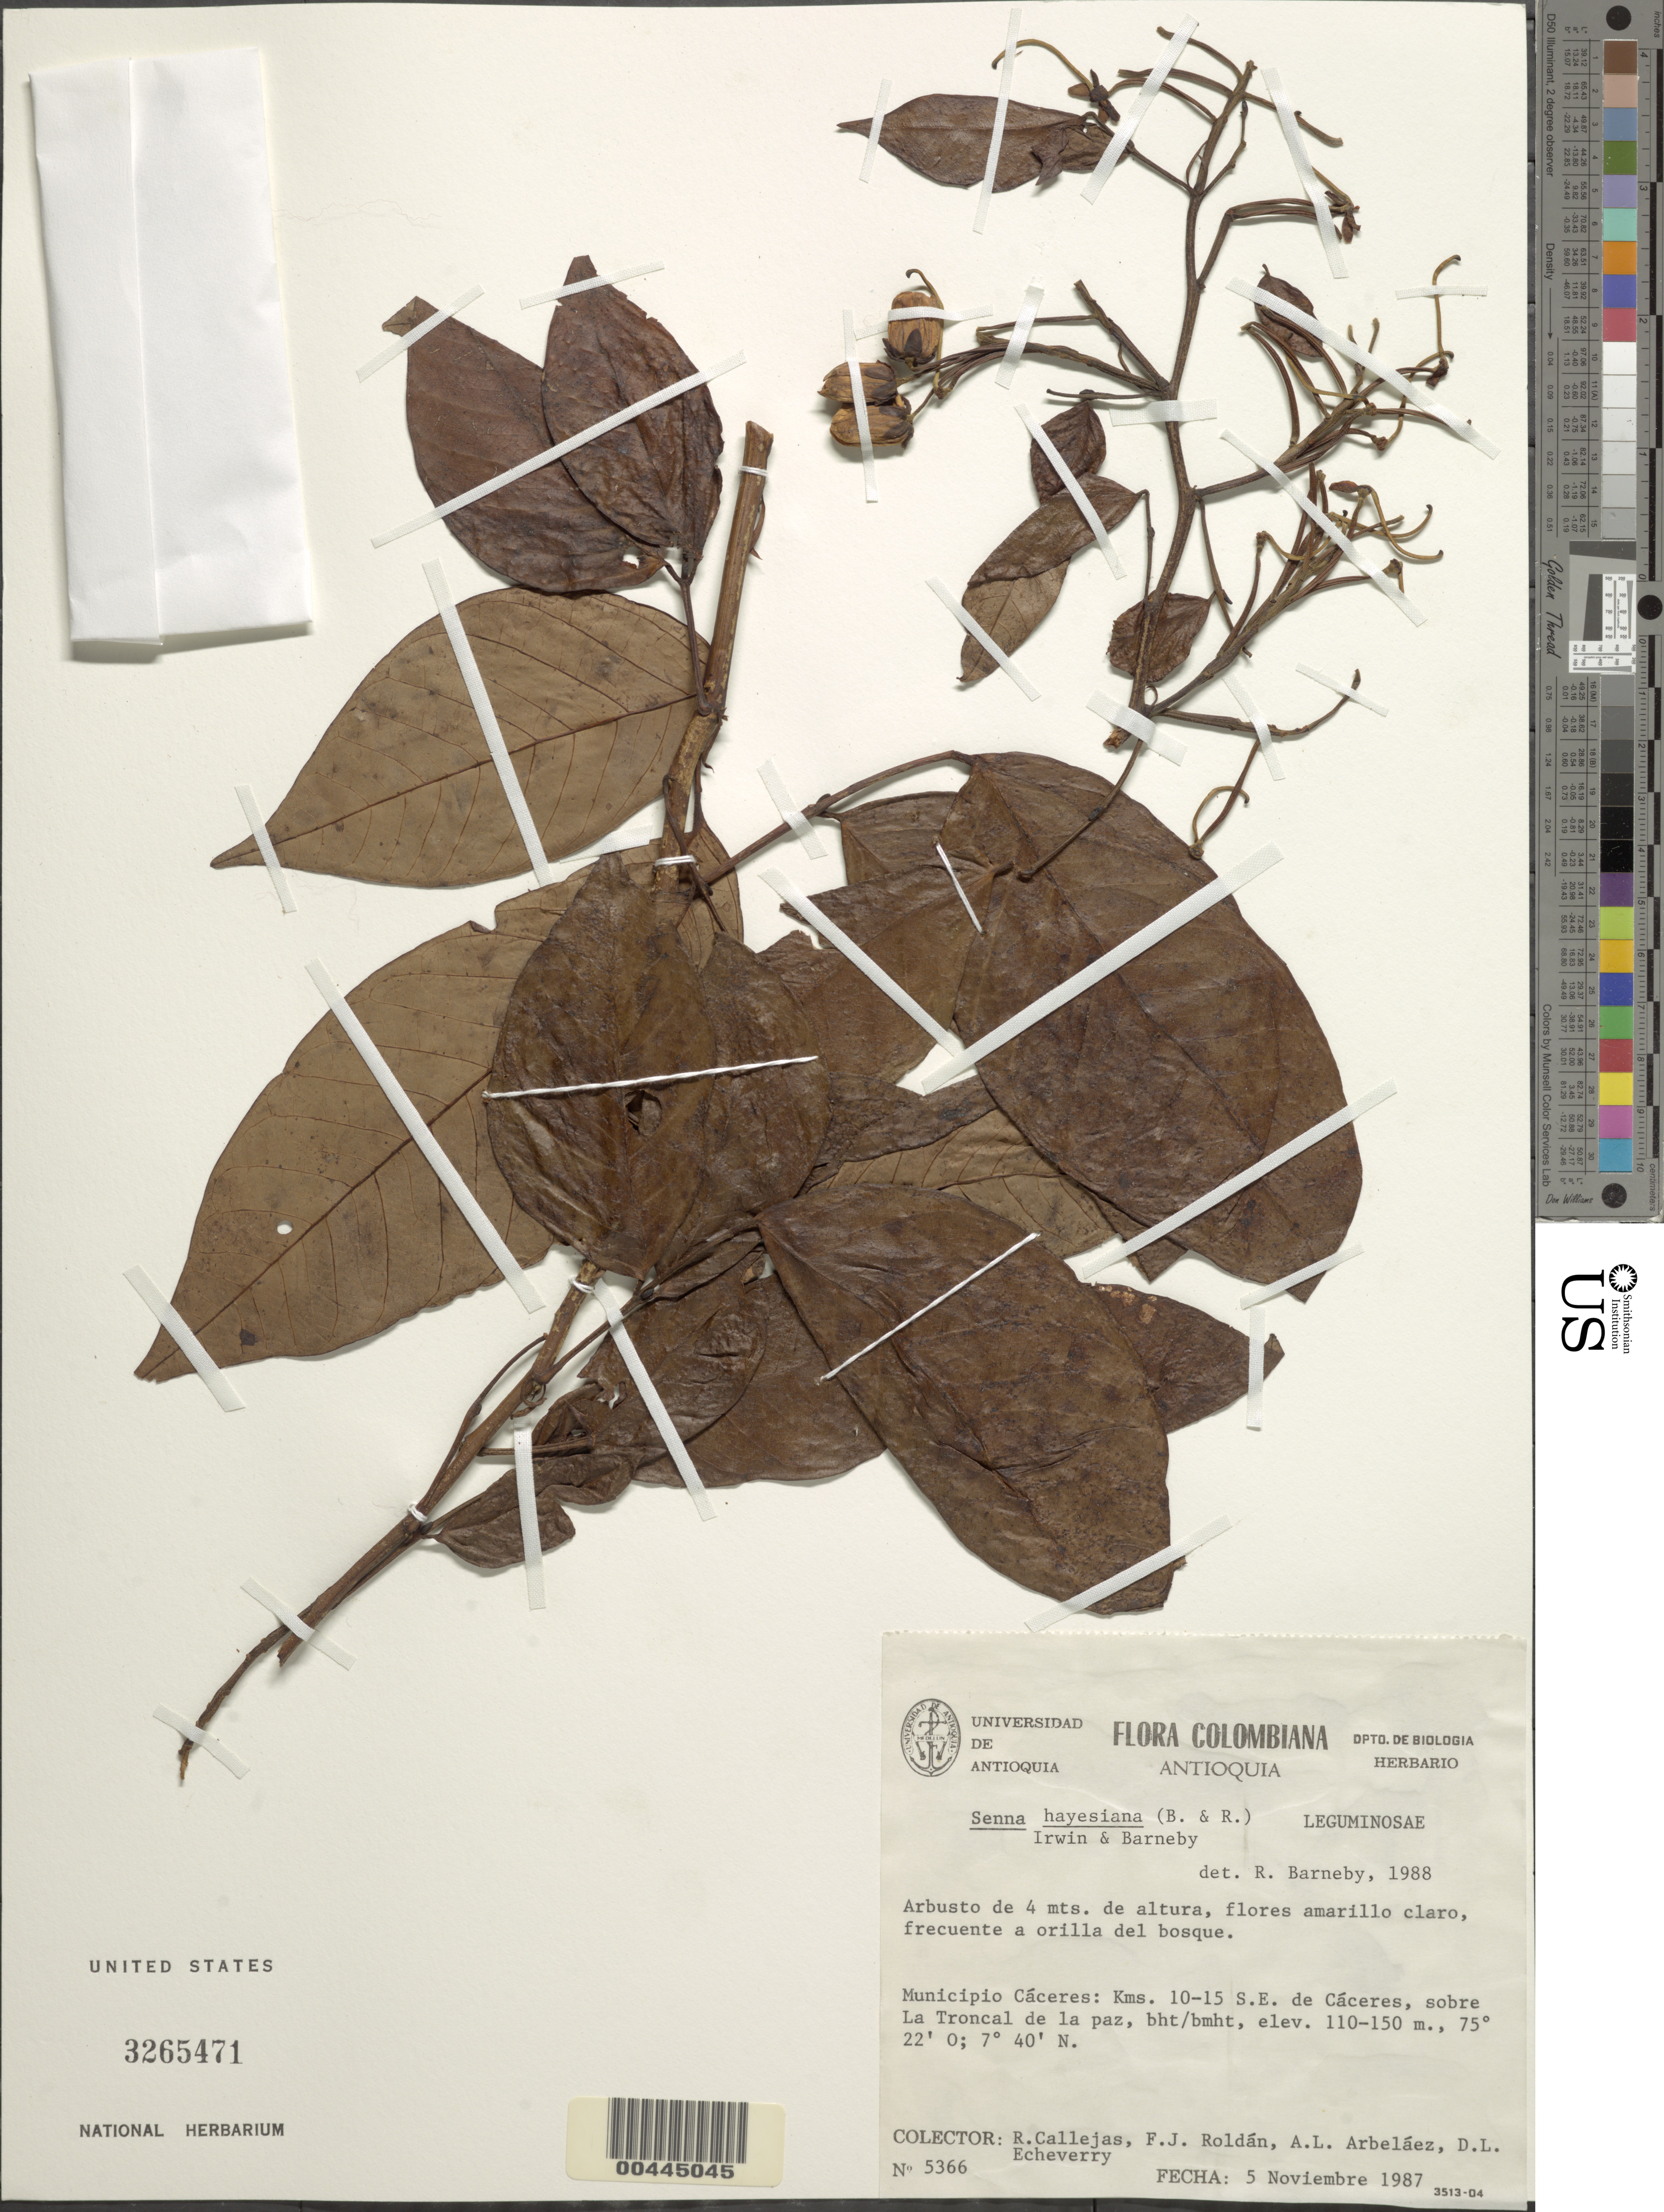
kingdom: Plantae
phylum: Tracheophyta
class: Magnoliopsida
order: Fabales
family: Fabaceae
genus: Senna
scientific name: Senna hayesiana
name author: (Britton & Rose) H.S. Irwin & Barneby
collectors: R. Callejas, F. J. Roldán, A. L. Arbelaez & D. Echeverry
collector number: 5366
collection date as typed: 05 Nov 1987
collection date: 1987-11-05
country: Colombia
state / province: Antioquia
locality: Caceres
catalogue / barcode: US 3265471